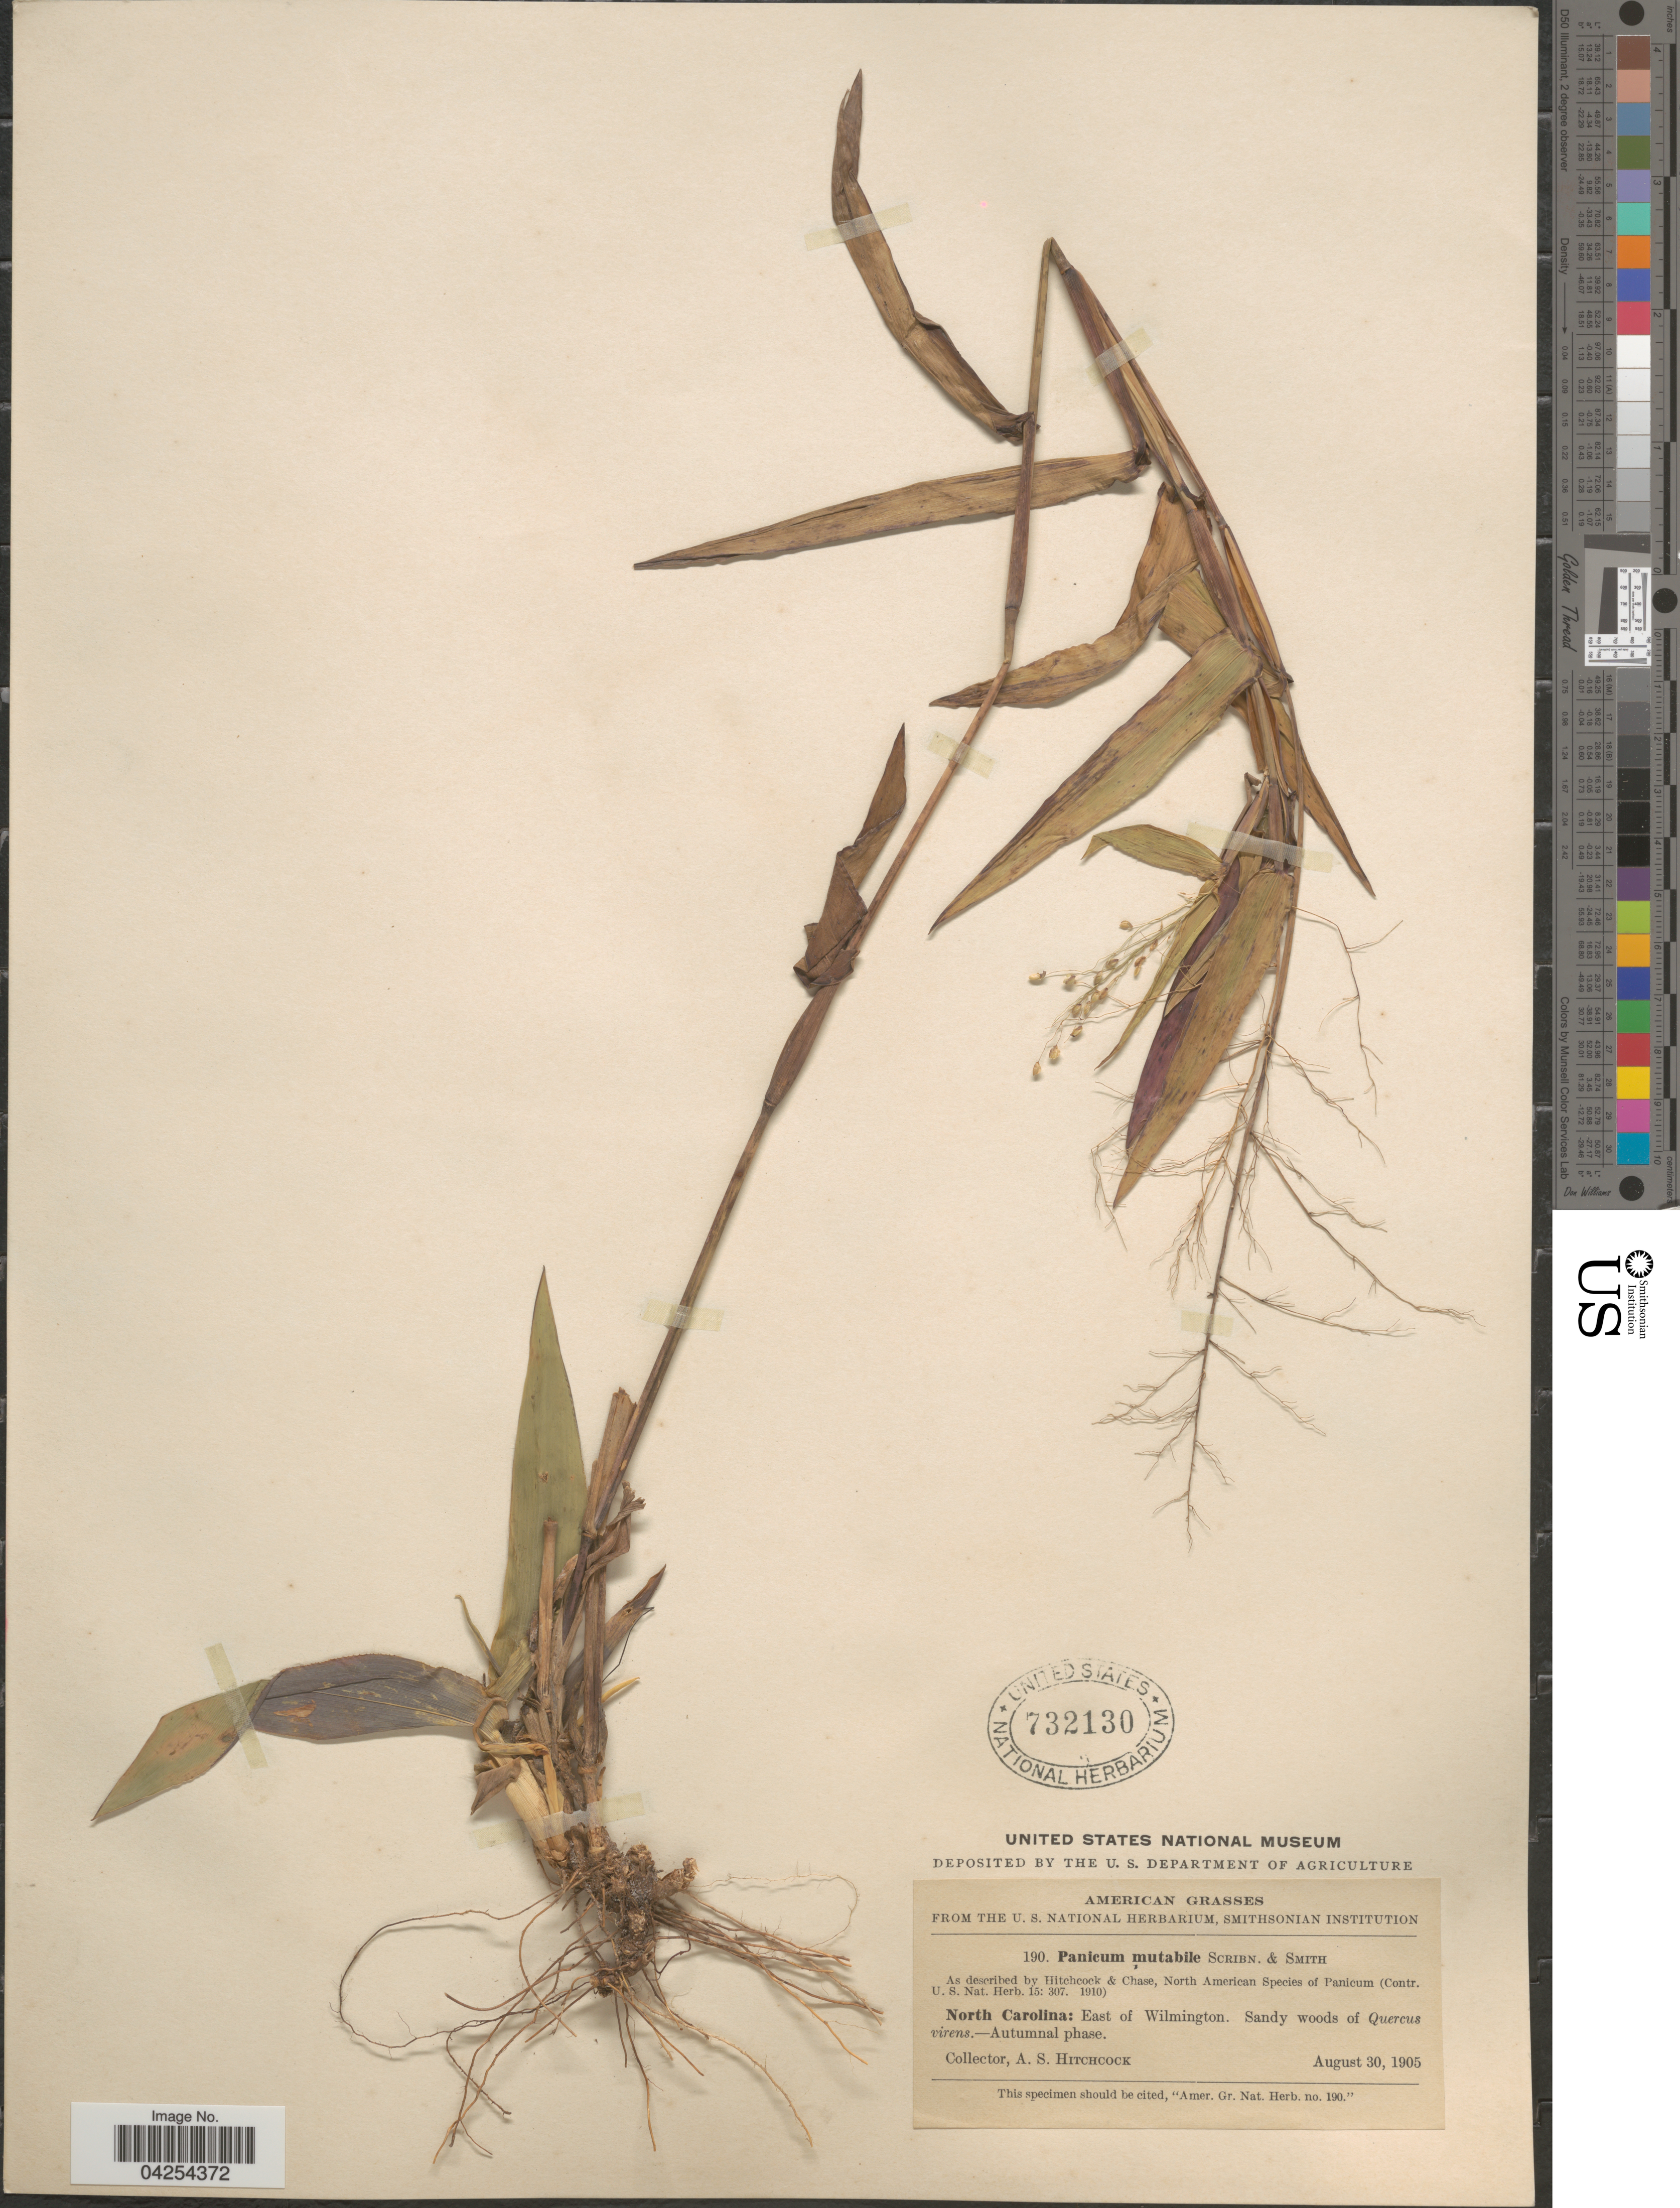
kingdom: Plantae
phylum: Tracheophyta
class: Liliopsida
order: Poales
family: Poaceae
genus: Dichanthelium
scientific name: Dichanthelium commutatum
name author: (Schult.) Gould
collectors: A. S. Hitchcock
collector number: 190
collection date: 1905-08-30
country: United States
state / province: North Carolina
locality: East of Wilmington.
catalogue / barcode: US 732130